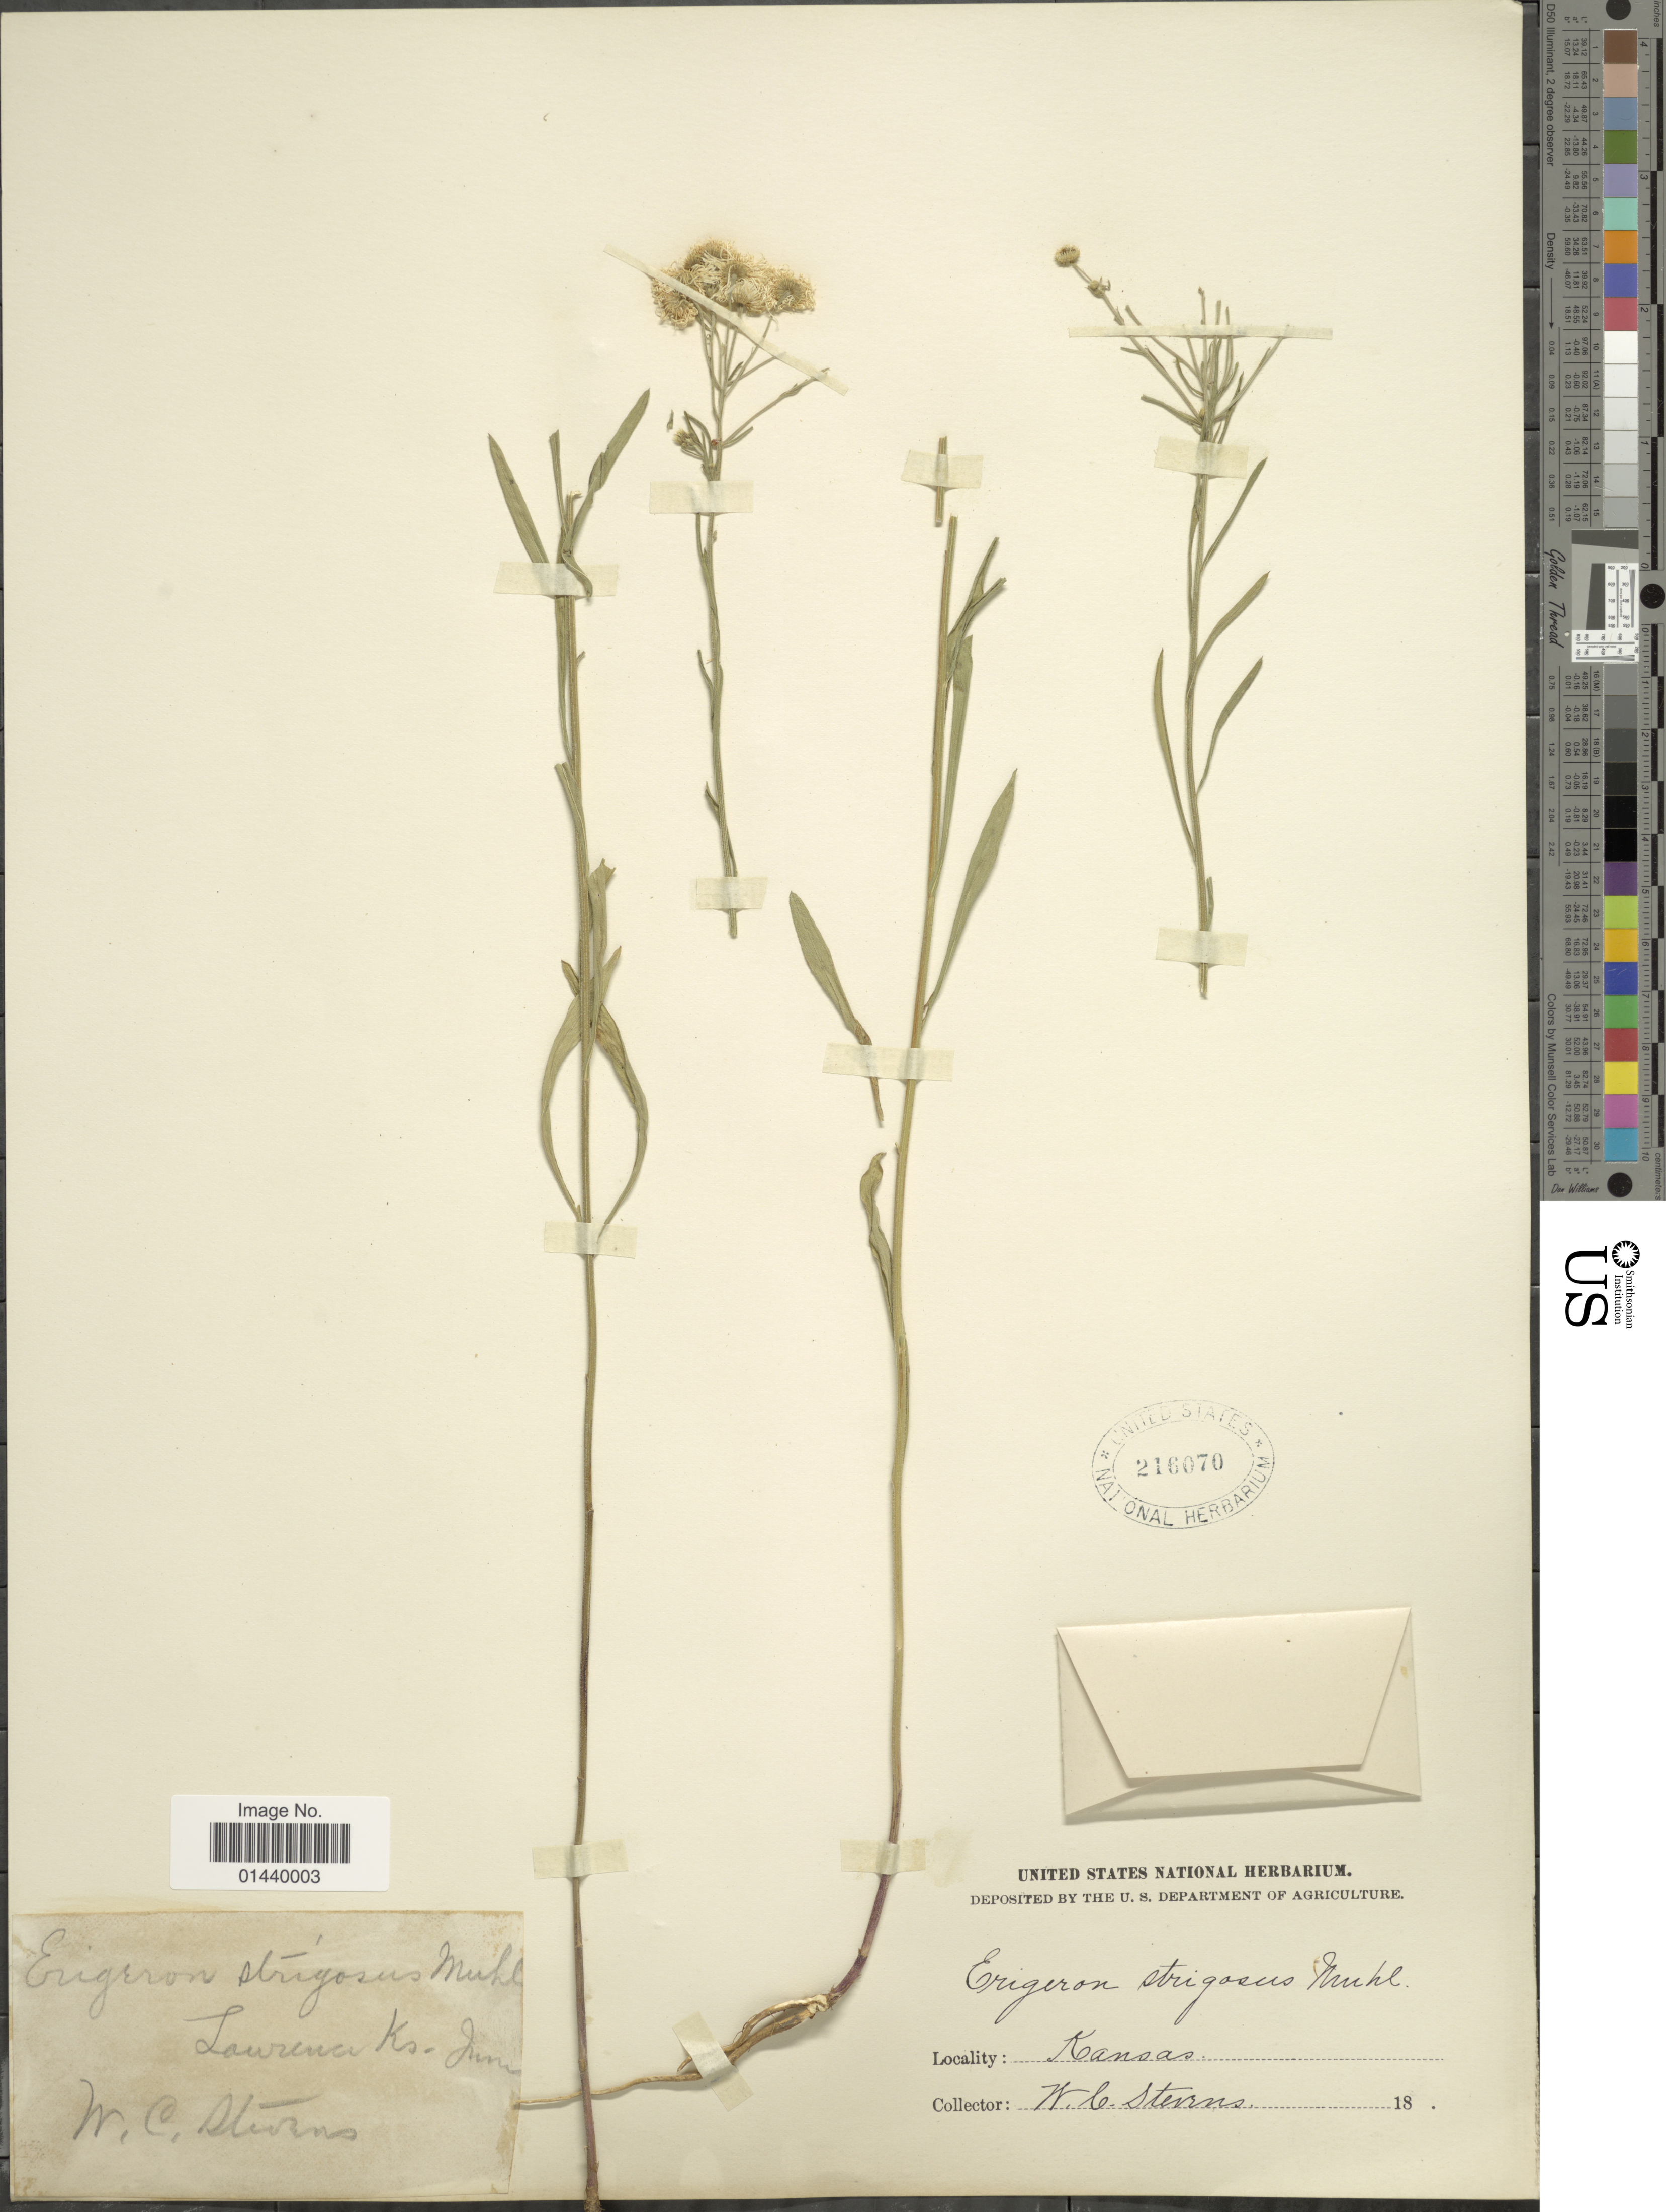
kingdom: Plantae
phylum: Tracheophyta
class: Magnoliopsida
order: Asterales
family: Asteraceae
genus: Erigeron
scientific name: Erigeron strigosus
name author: Muhl. ex Willd.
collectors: W. C. Stevens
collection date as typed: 18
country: United States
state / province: Kansas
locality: Lawrence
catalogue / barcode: US 216070